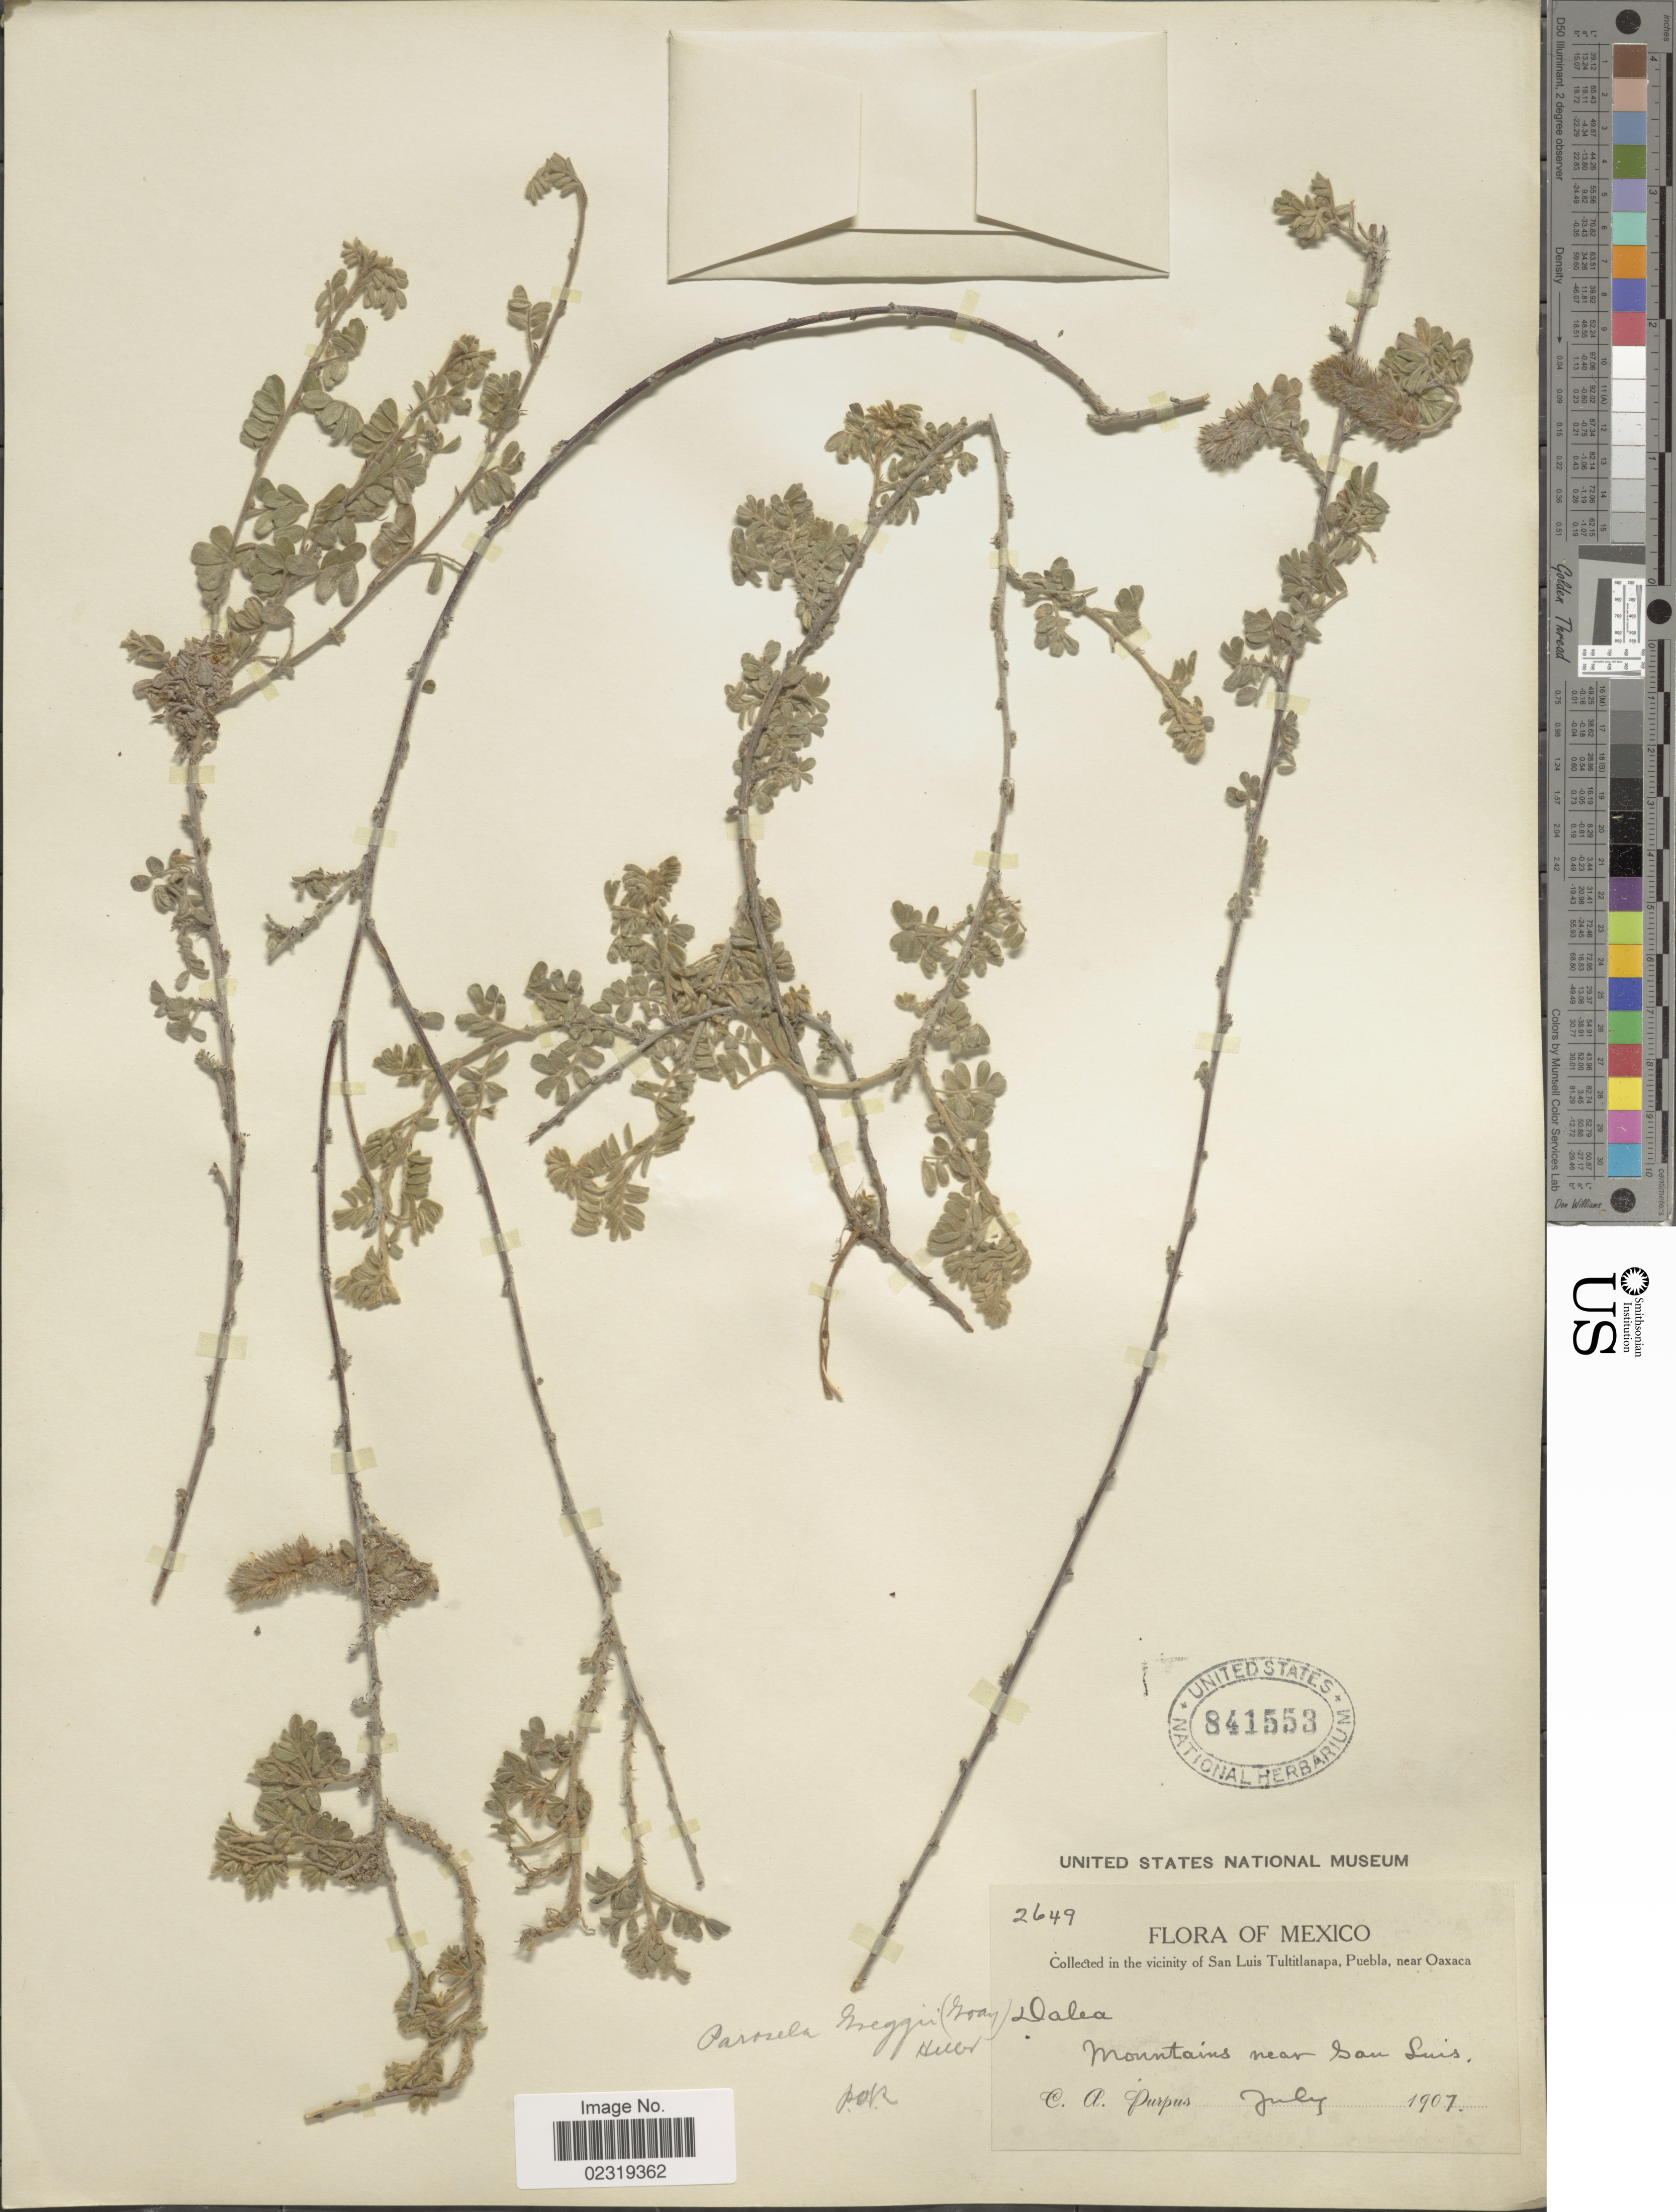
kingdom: Plantae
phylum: Tracheophyta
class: Magnoliopsida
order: Fabales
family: Fabaceae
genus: Dalea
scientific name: Dalea greggii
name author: A. Gray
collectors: C. A. Purpus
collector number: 2649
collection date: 1907-07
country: Mexico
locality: In the vicinity of San Luis Tultitlanapa, Puebla, near Oaxaca. Mountains near San Luis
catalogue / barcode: US 841553